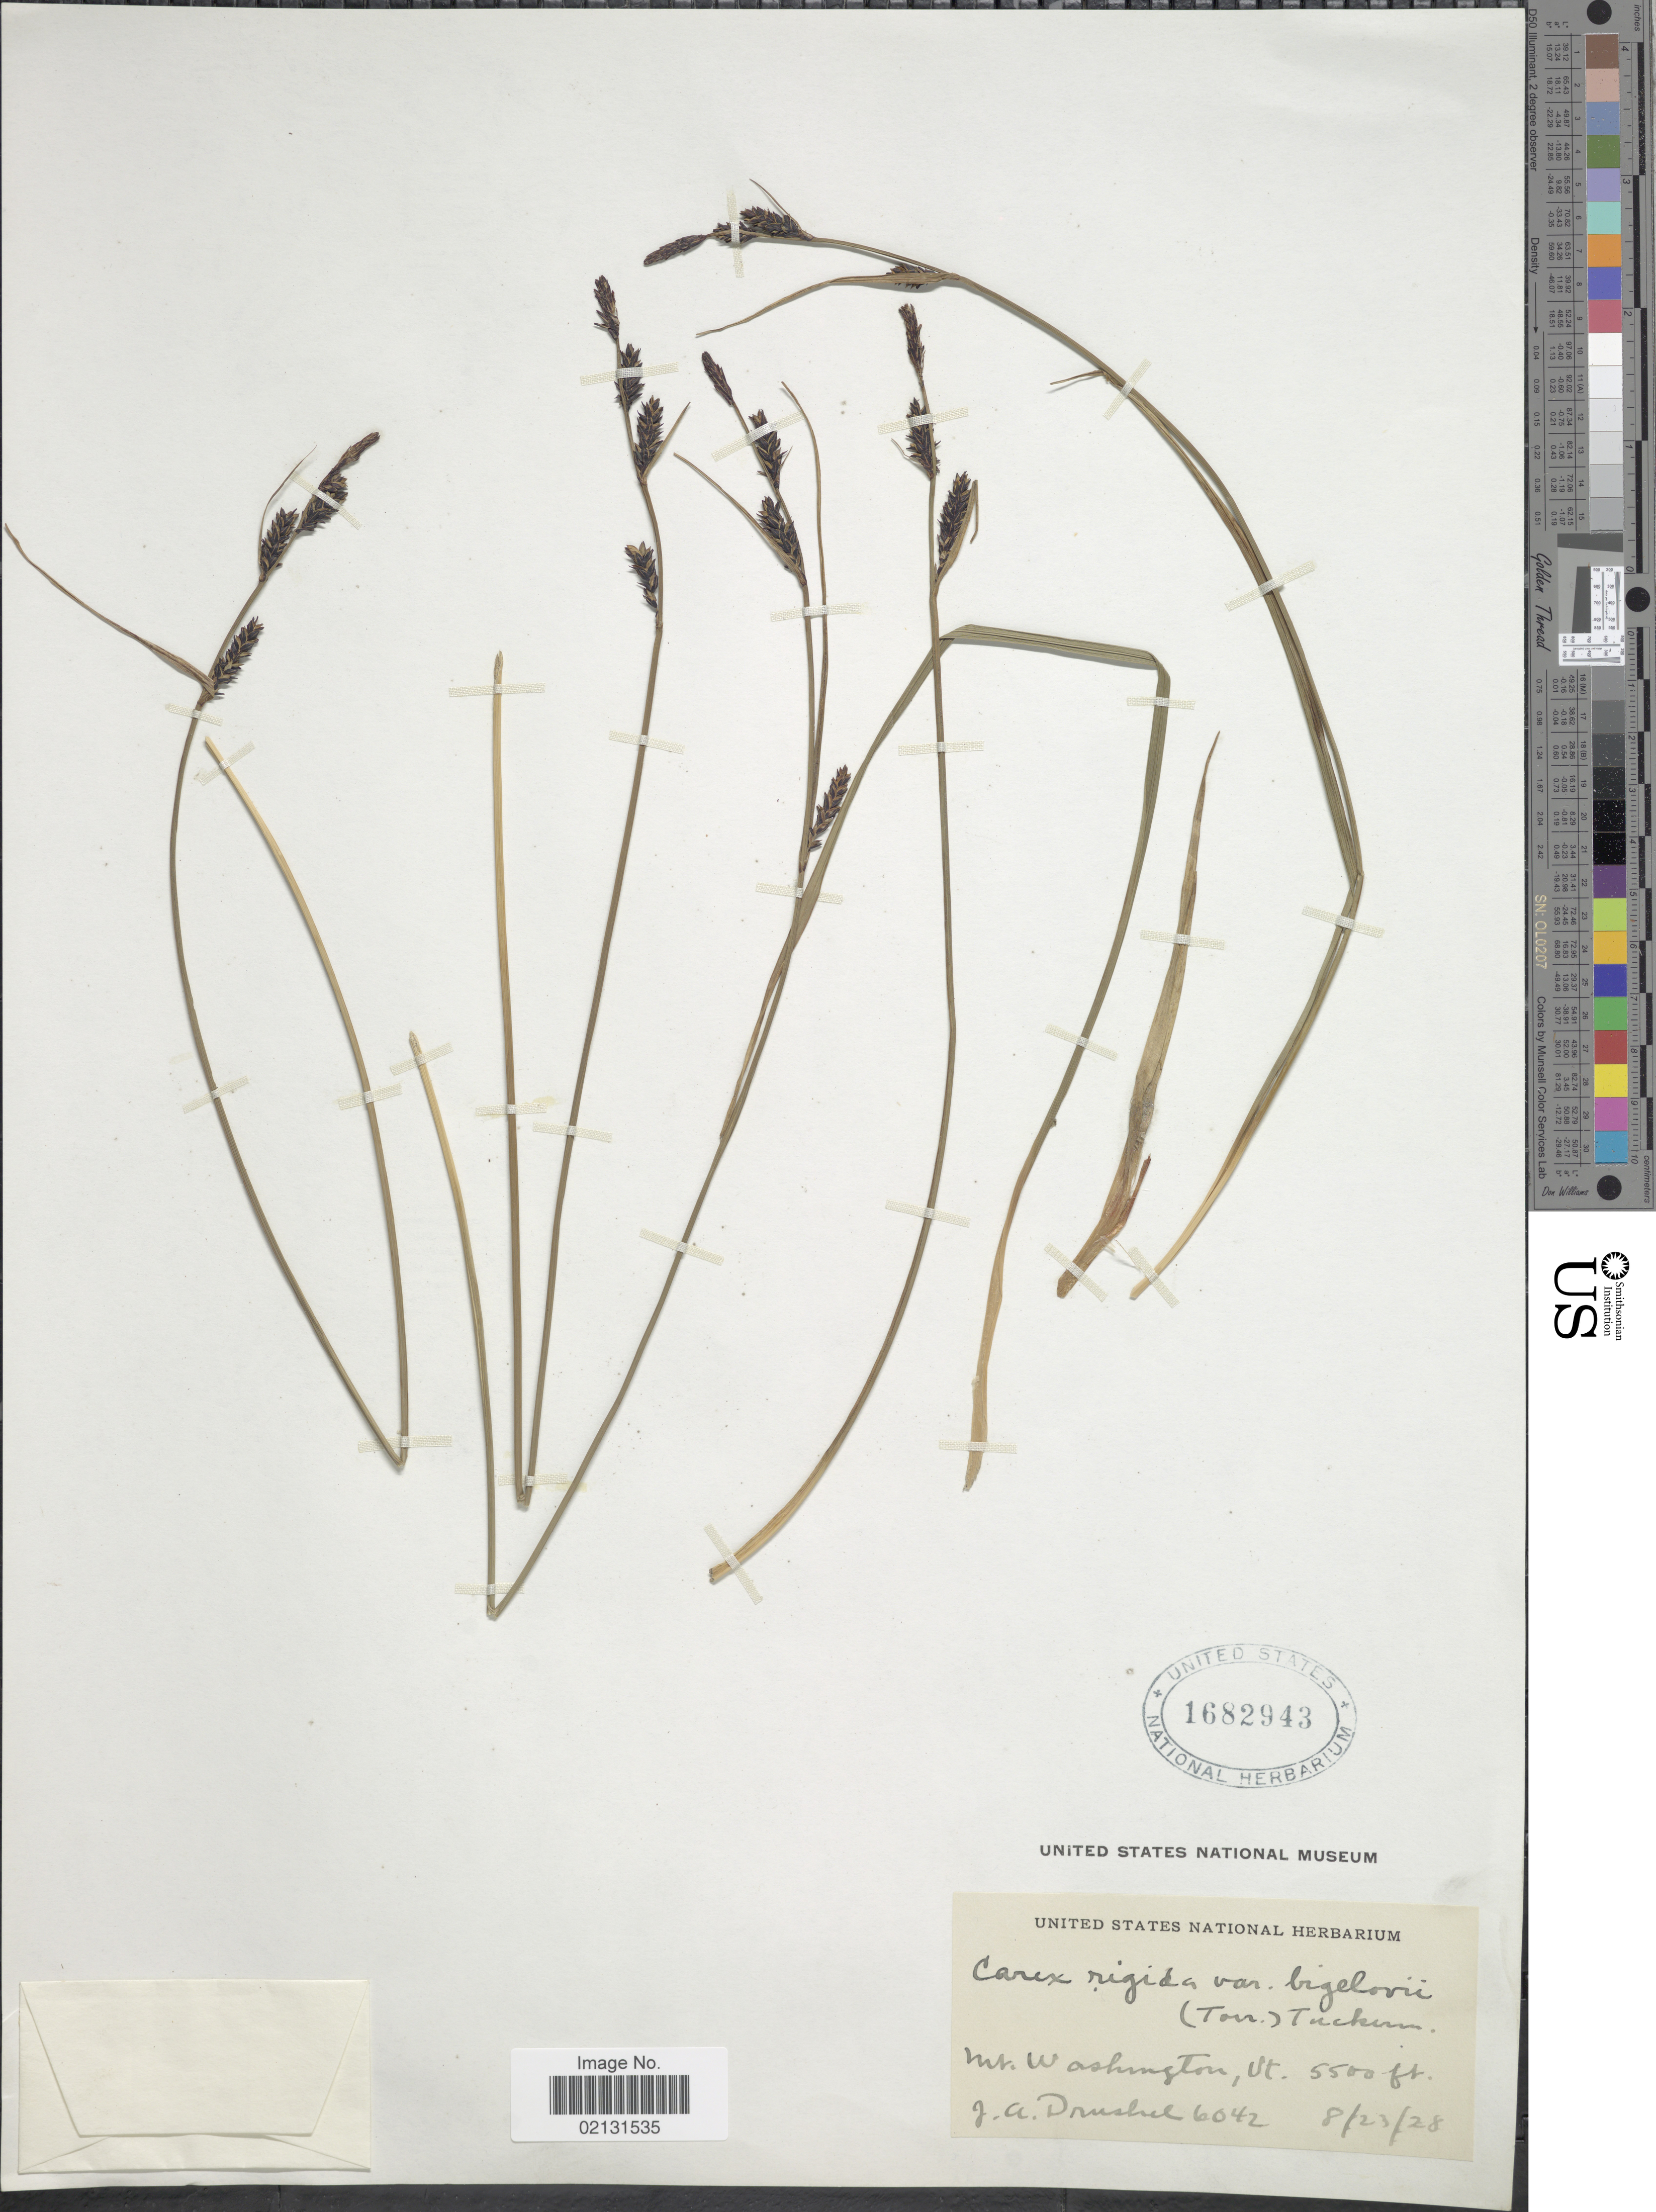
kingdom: Plantae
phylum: Tracheophyta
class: Liliopsida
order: Poales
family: Cyperaceae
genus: Carex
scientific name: Carex bigelowii subsp. bigelowii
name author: Torr. ex Schwein.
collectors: J. A. Drushel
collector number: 6042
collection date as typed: Transcribed d/m/y: 23/8/28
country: United States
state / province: Vermont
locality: Mt. Washington.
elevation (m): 1676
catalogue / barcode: US 1682943